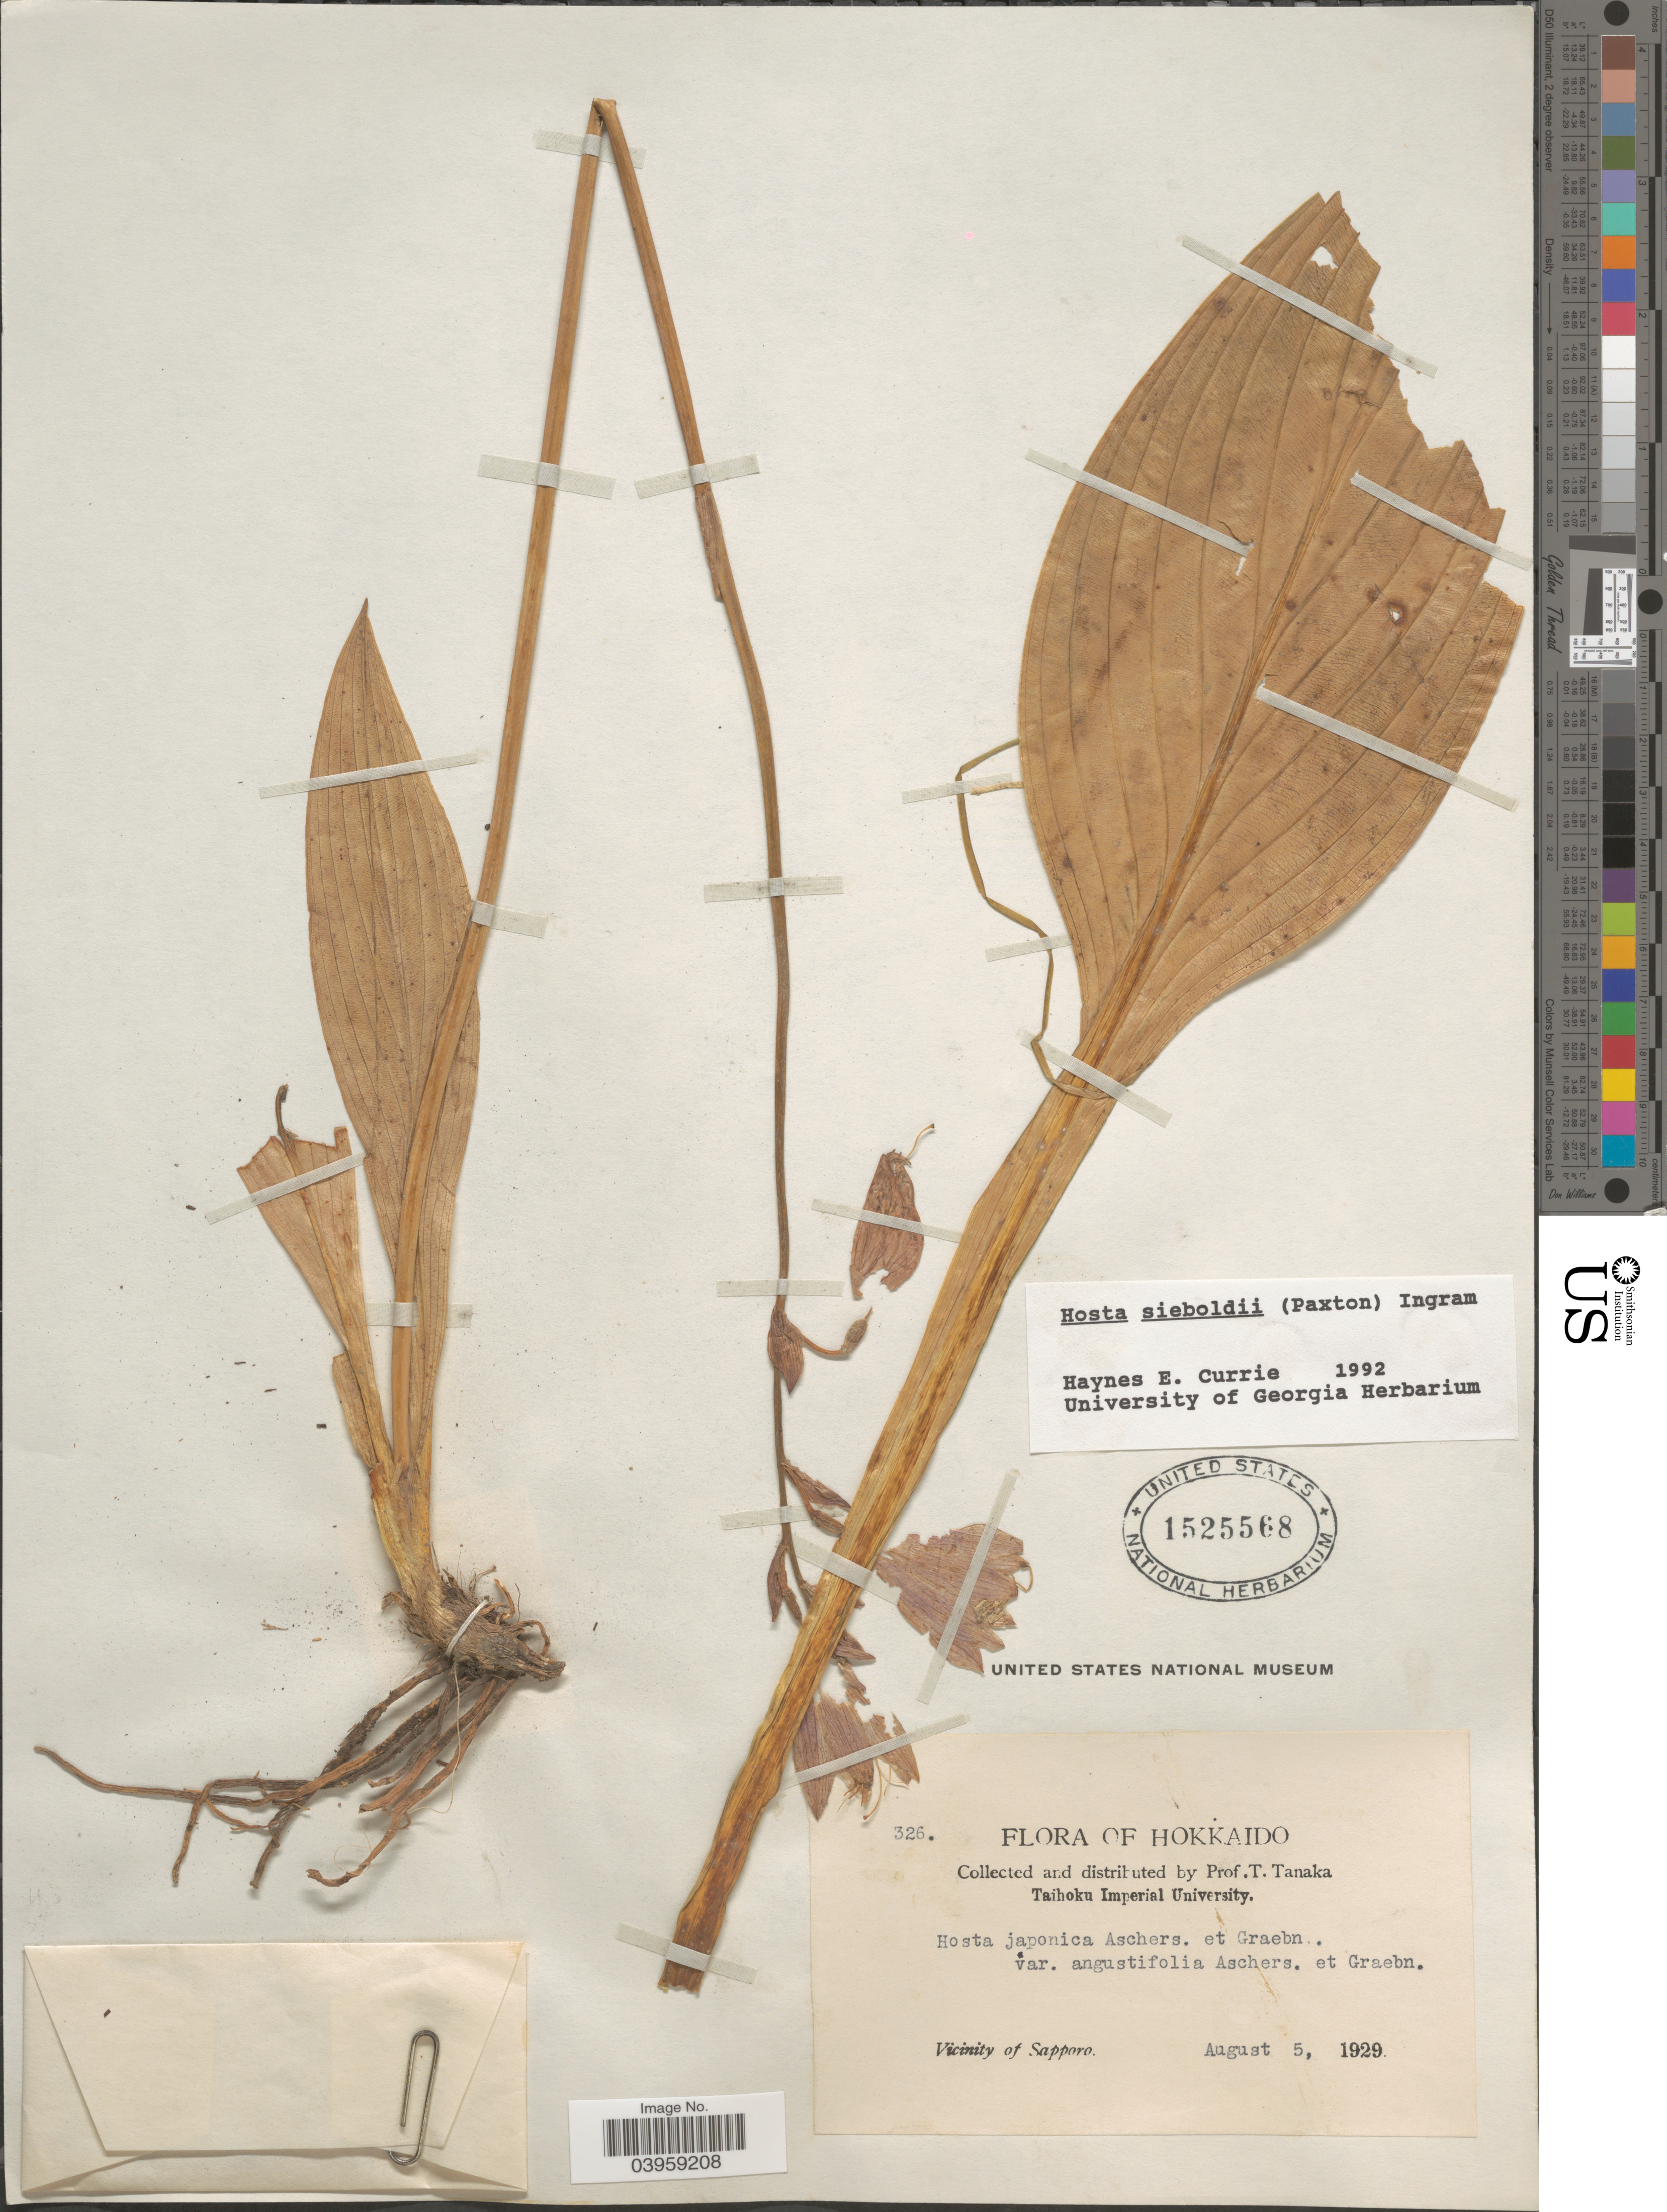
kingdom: Plantae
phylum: Tracheophyta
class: Liliopsida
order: Asparagales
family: Asparagaceae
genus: Hosta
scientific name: Hosta sieboldii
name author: (Paxton) J.W. Ingram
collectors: T. Tanaka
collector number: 326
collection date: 1929-08-05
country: Japan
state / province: Hokkaidō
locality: Vicinity of Sapporo.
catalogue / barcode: US 1525568